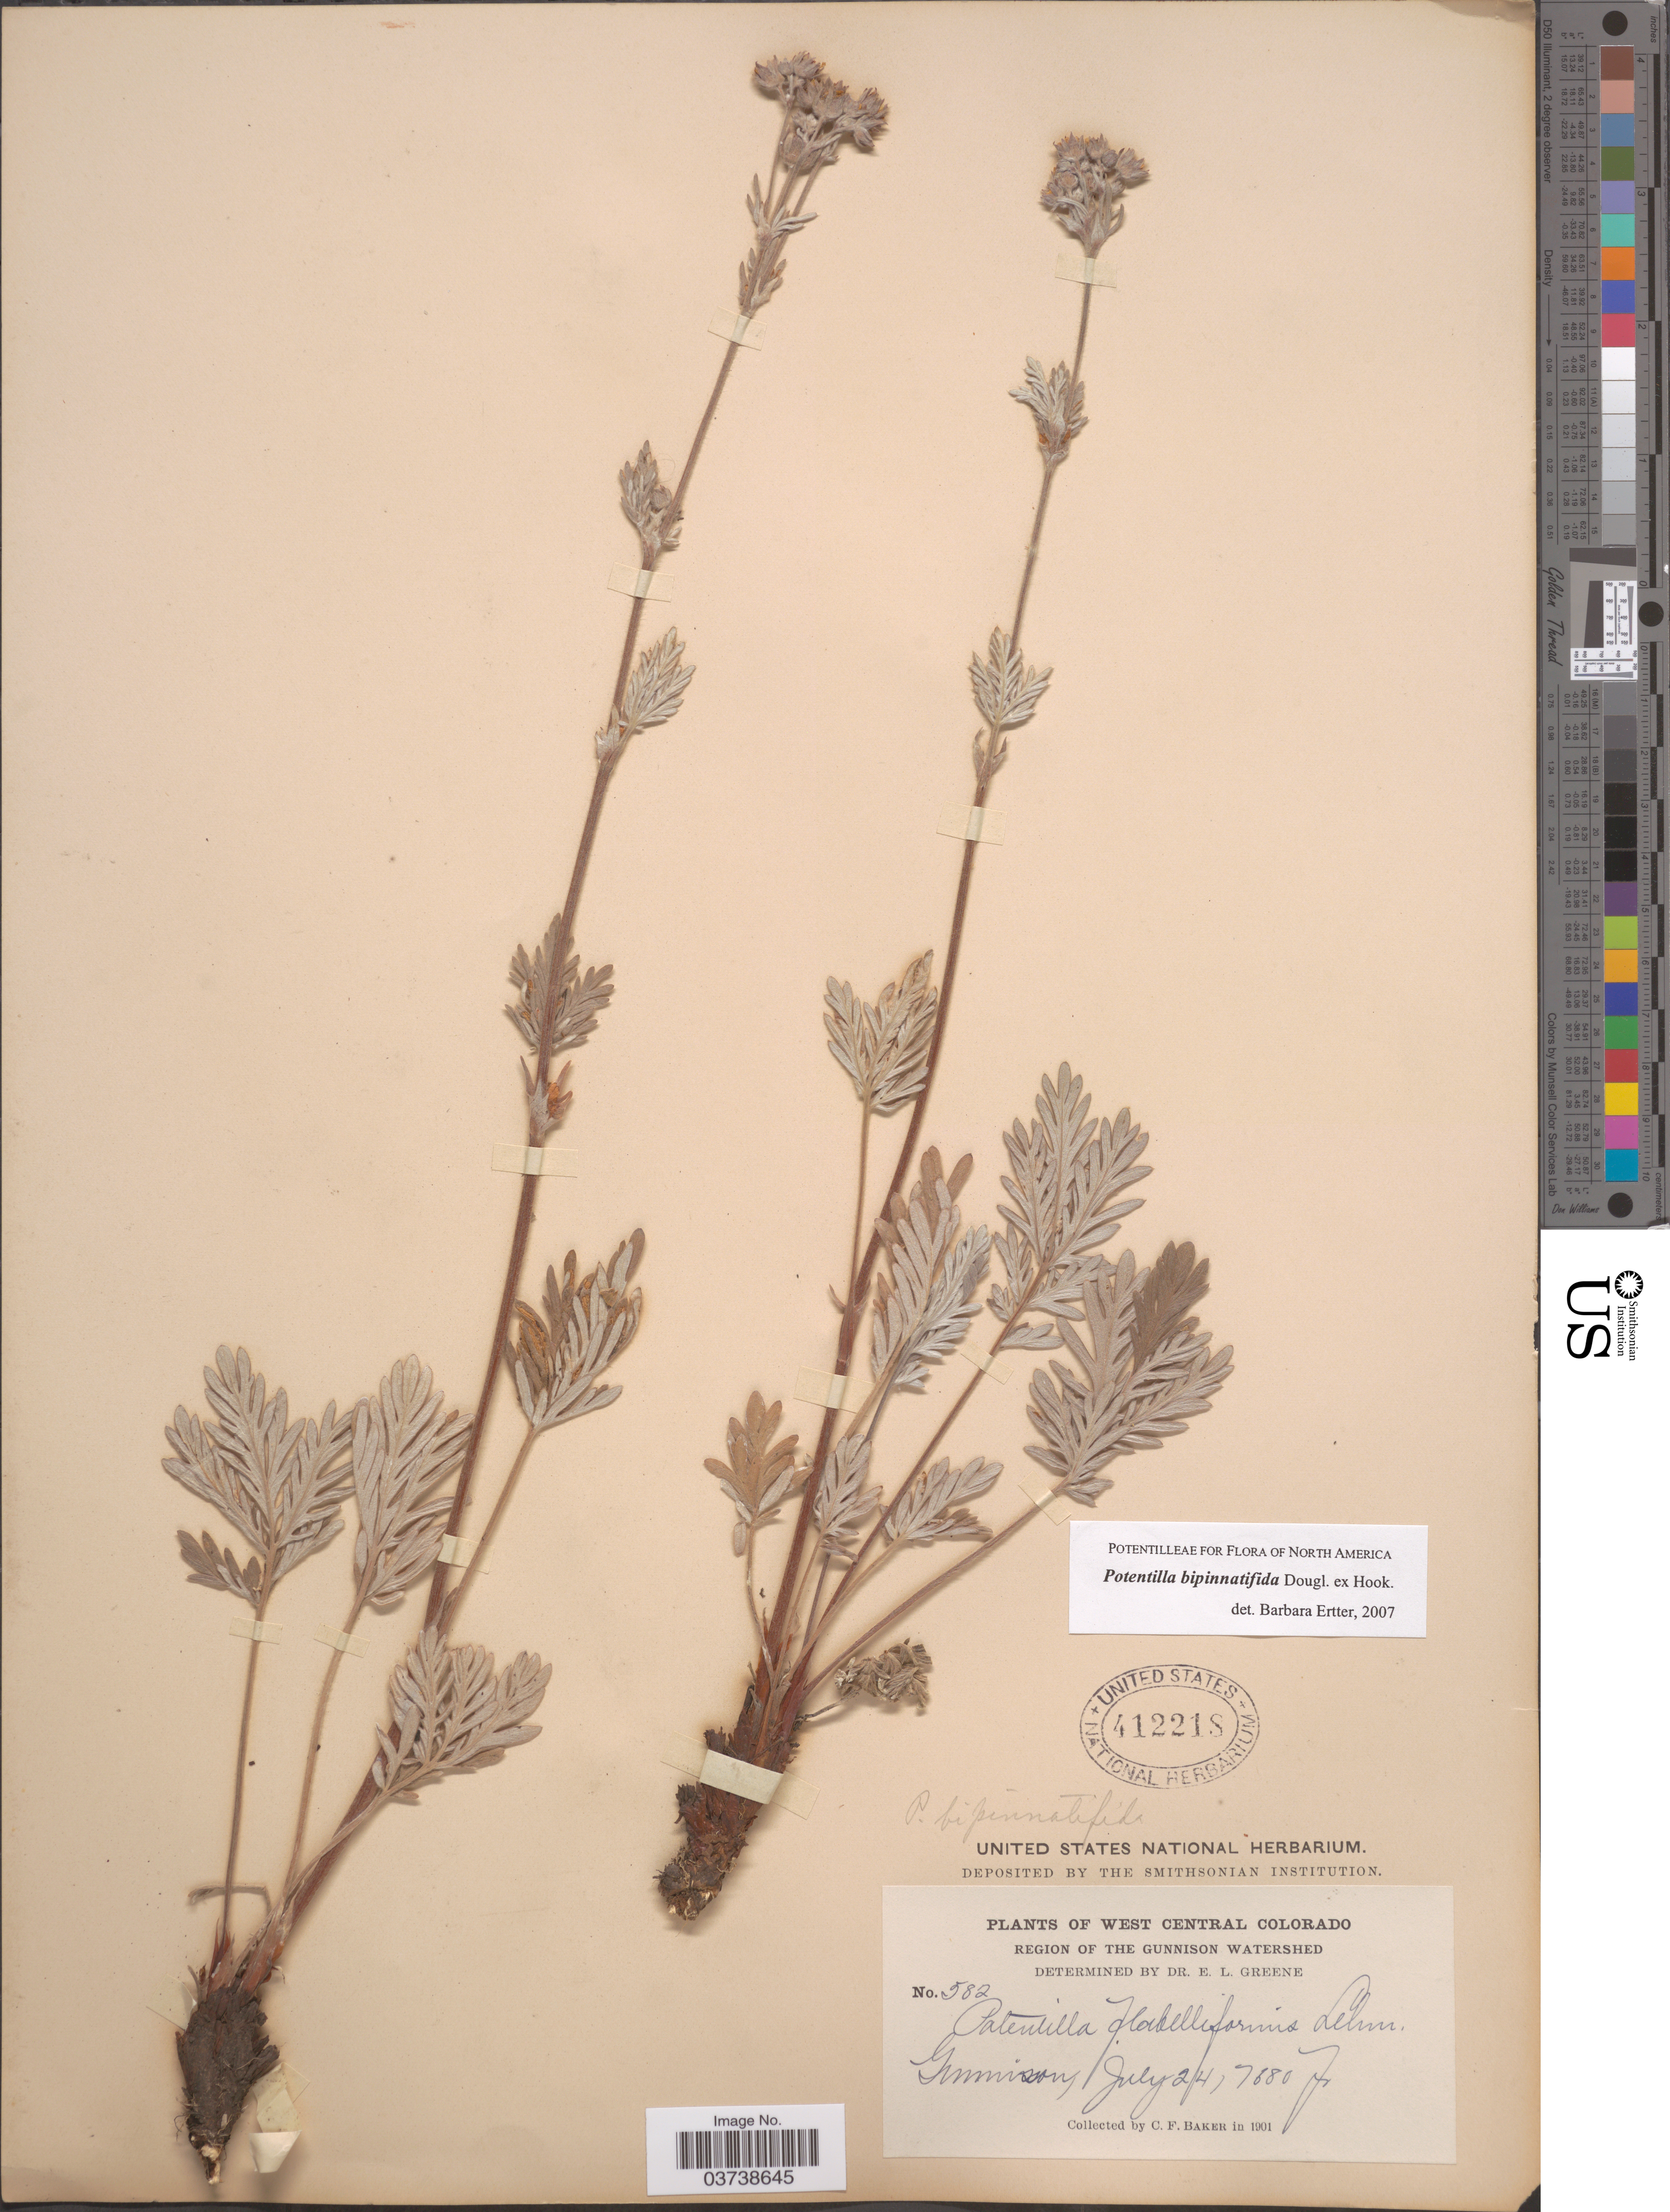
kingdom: Plantae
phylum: Tracheophyta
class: Magnoliopsida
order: Rosales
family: Rosaceae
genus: Potentilla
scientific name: Potentilla bipinnatifida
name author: Douglas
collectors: C. F. Baker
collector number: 582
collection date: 1901-07-24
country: United States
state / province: Colorado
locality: West Central Colorado. Region of the Gunnison Watershed. Gunnison.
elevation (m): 2341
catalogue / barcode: US 412218